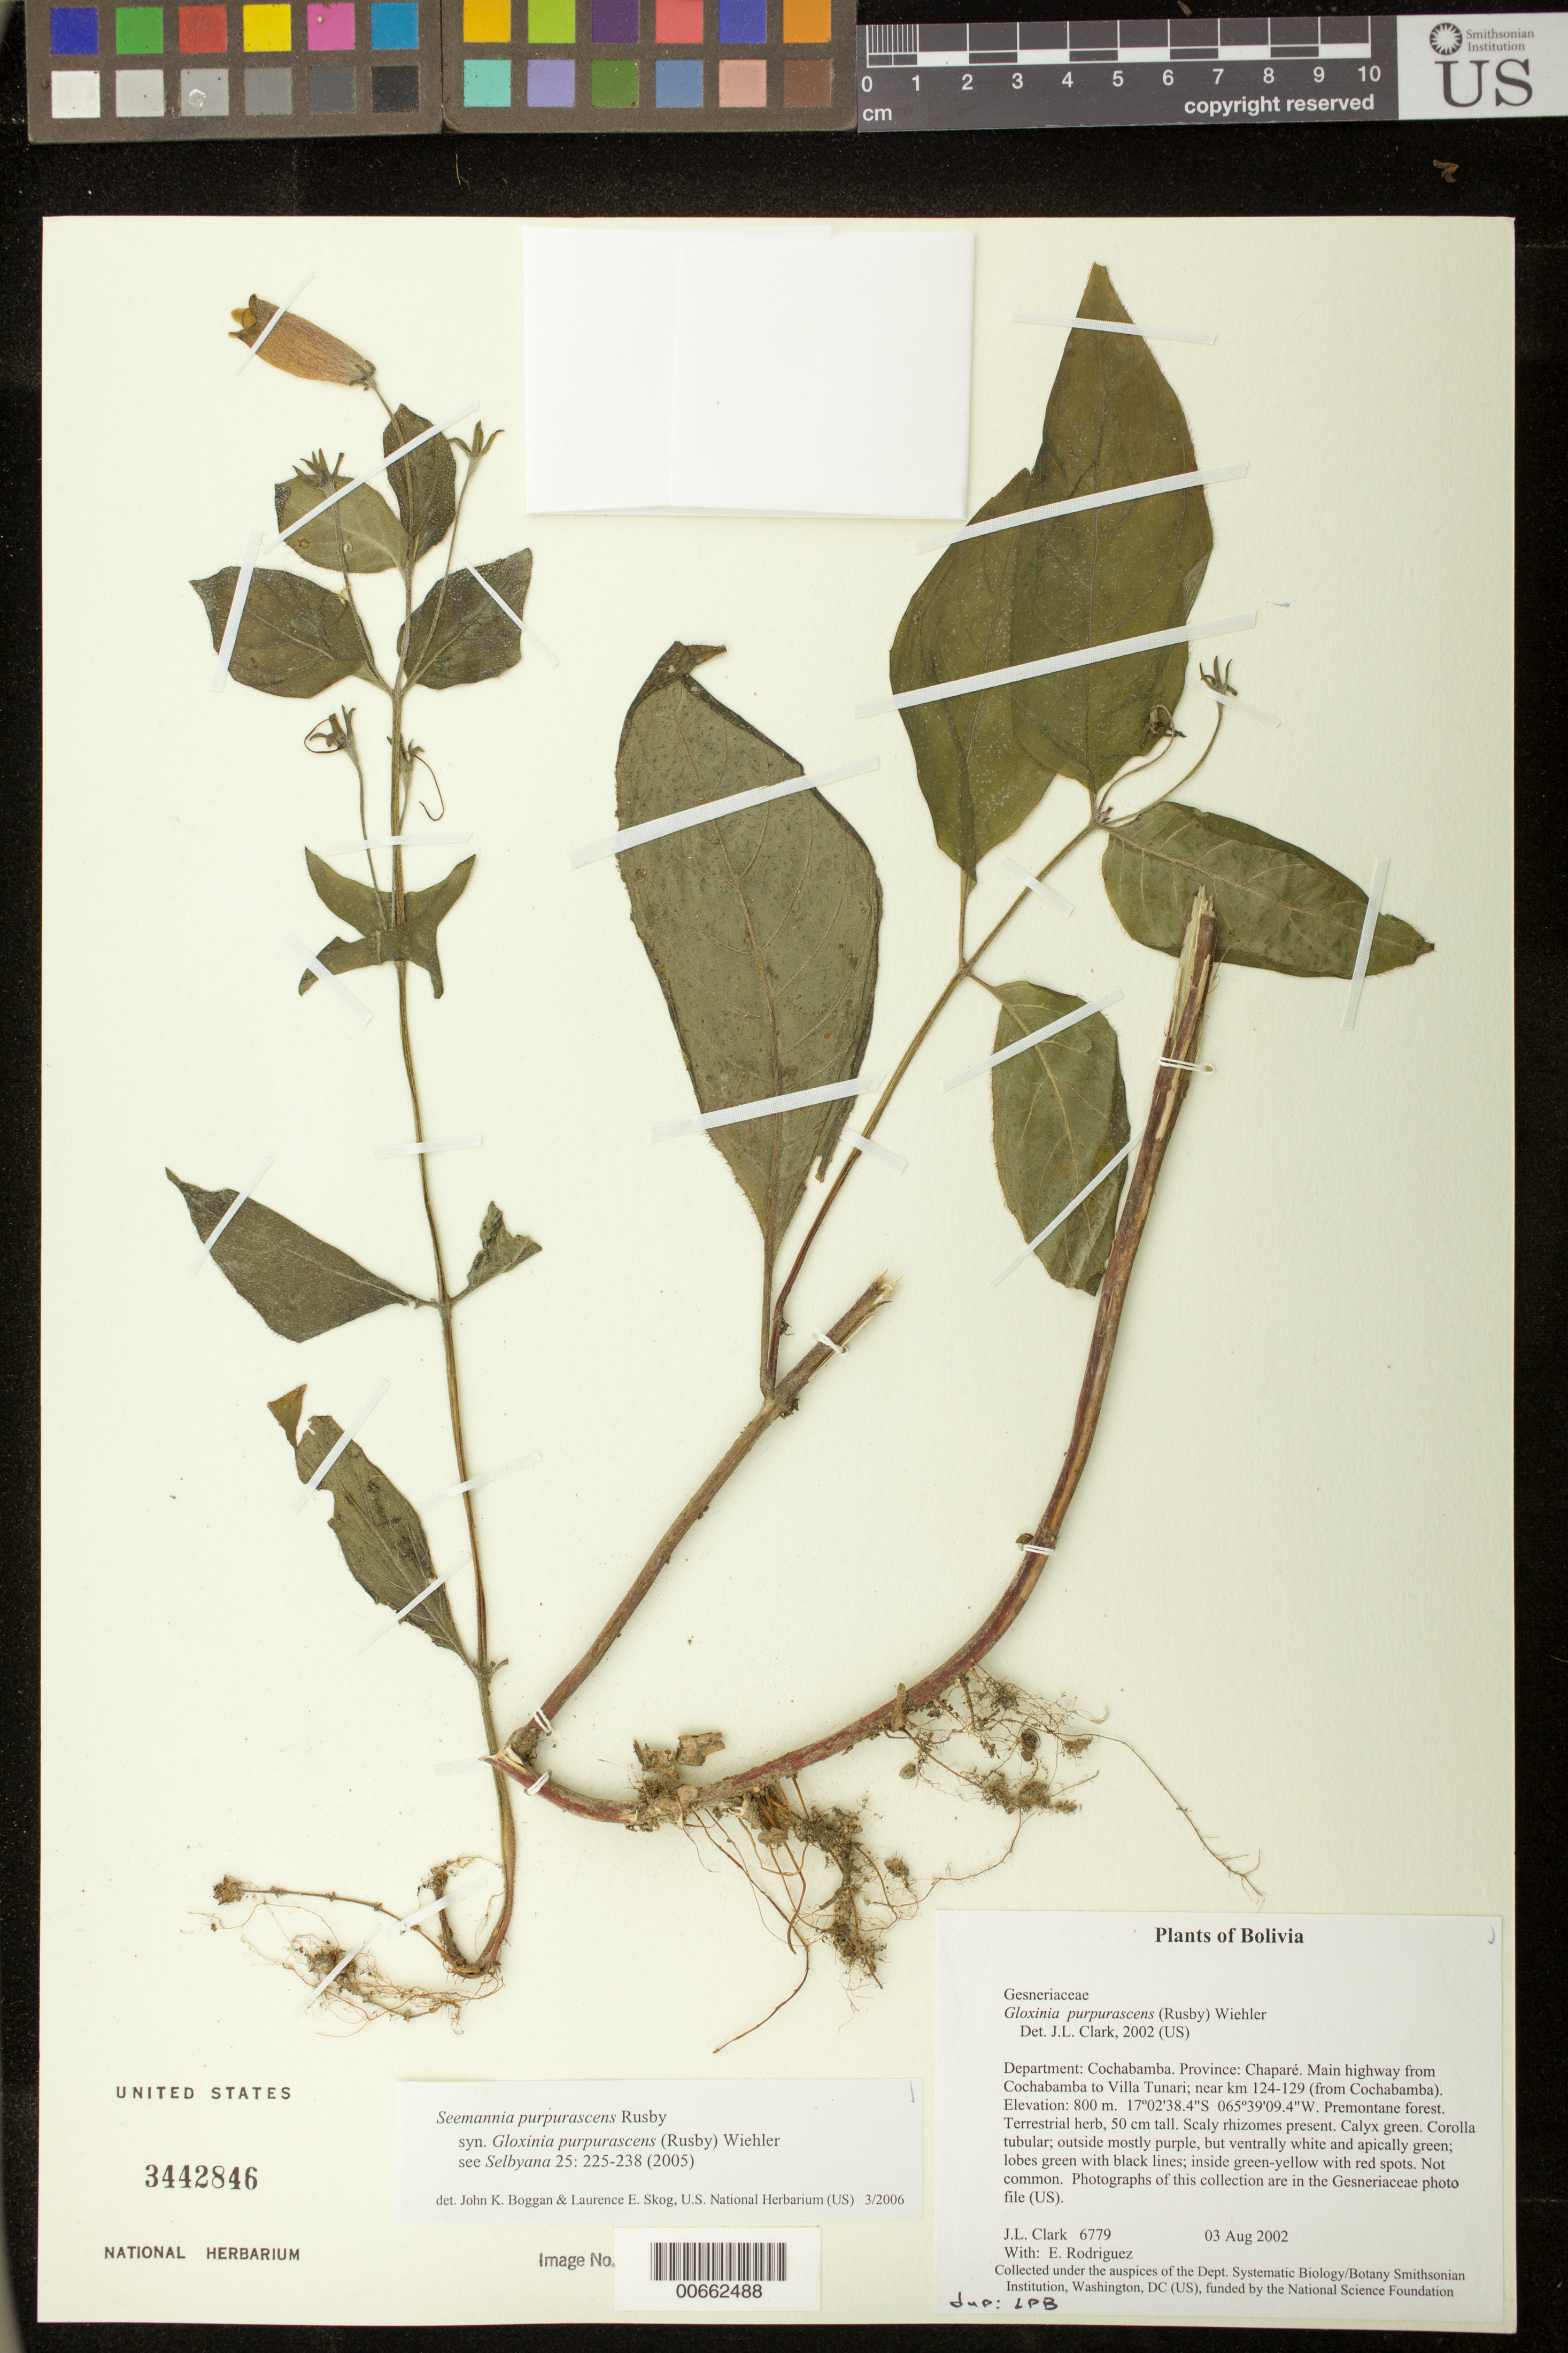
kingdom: Plantae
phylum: Tracheophyta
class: Magnoliopsida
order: Lamiales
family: Gesneriaceae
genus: Seemannia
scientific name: Seemannia purpurascens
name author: Rusby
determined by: Boggan, J. K.; Skog, L. E.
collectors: J. L. Clark & E. Rodriguez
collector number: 6779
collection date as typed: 03 Aug 2002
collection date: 2002-08-03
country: Bolivia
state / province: Cochabamba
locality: Chaparé, Main highway from Cochabamba to Villa Tunari; near km 124-129 (from Cochabamba).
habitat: Premontane forest.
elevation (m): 800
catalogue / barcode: US 3442846